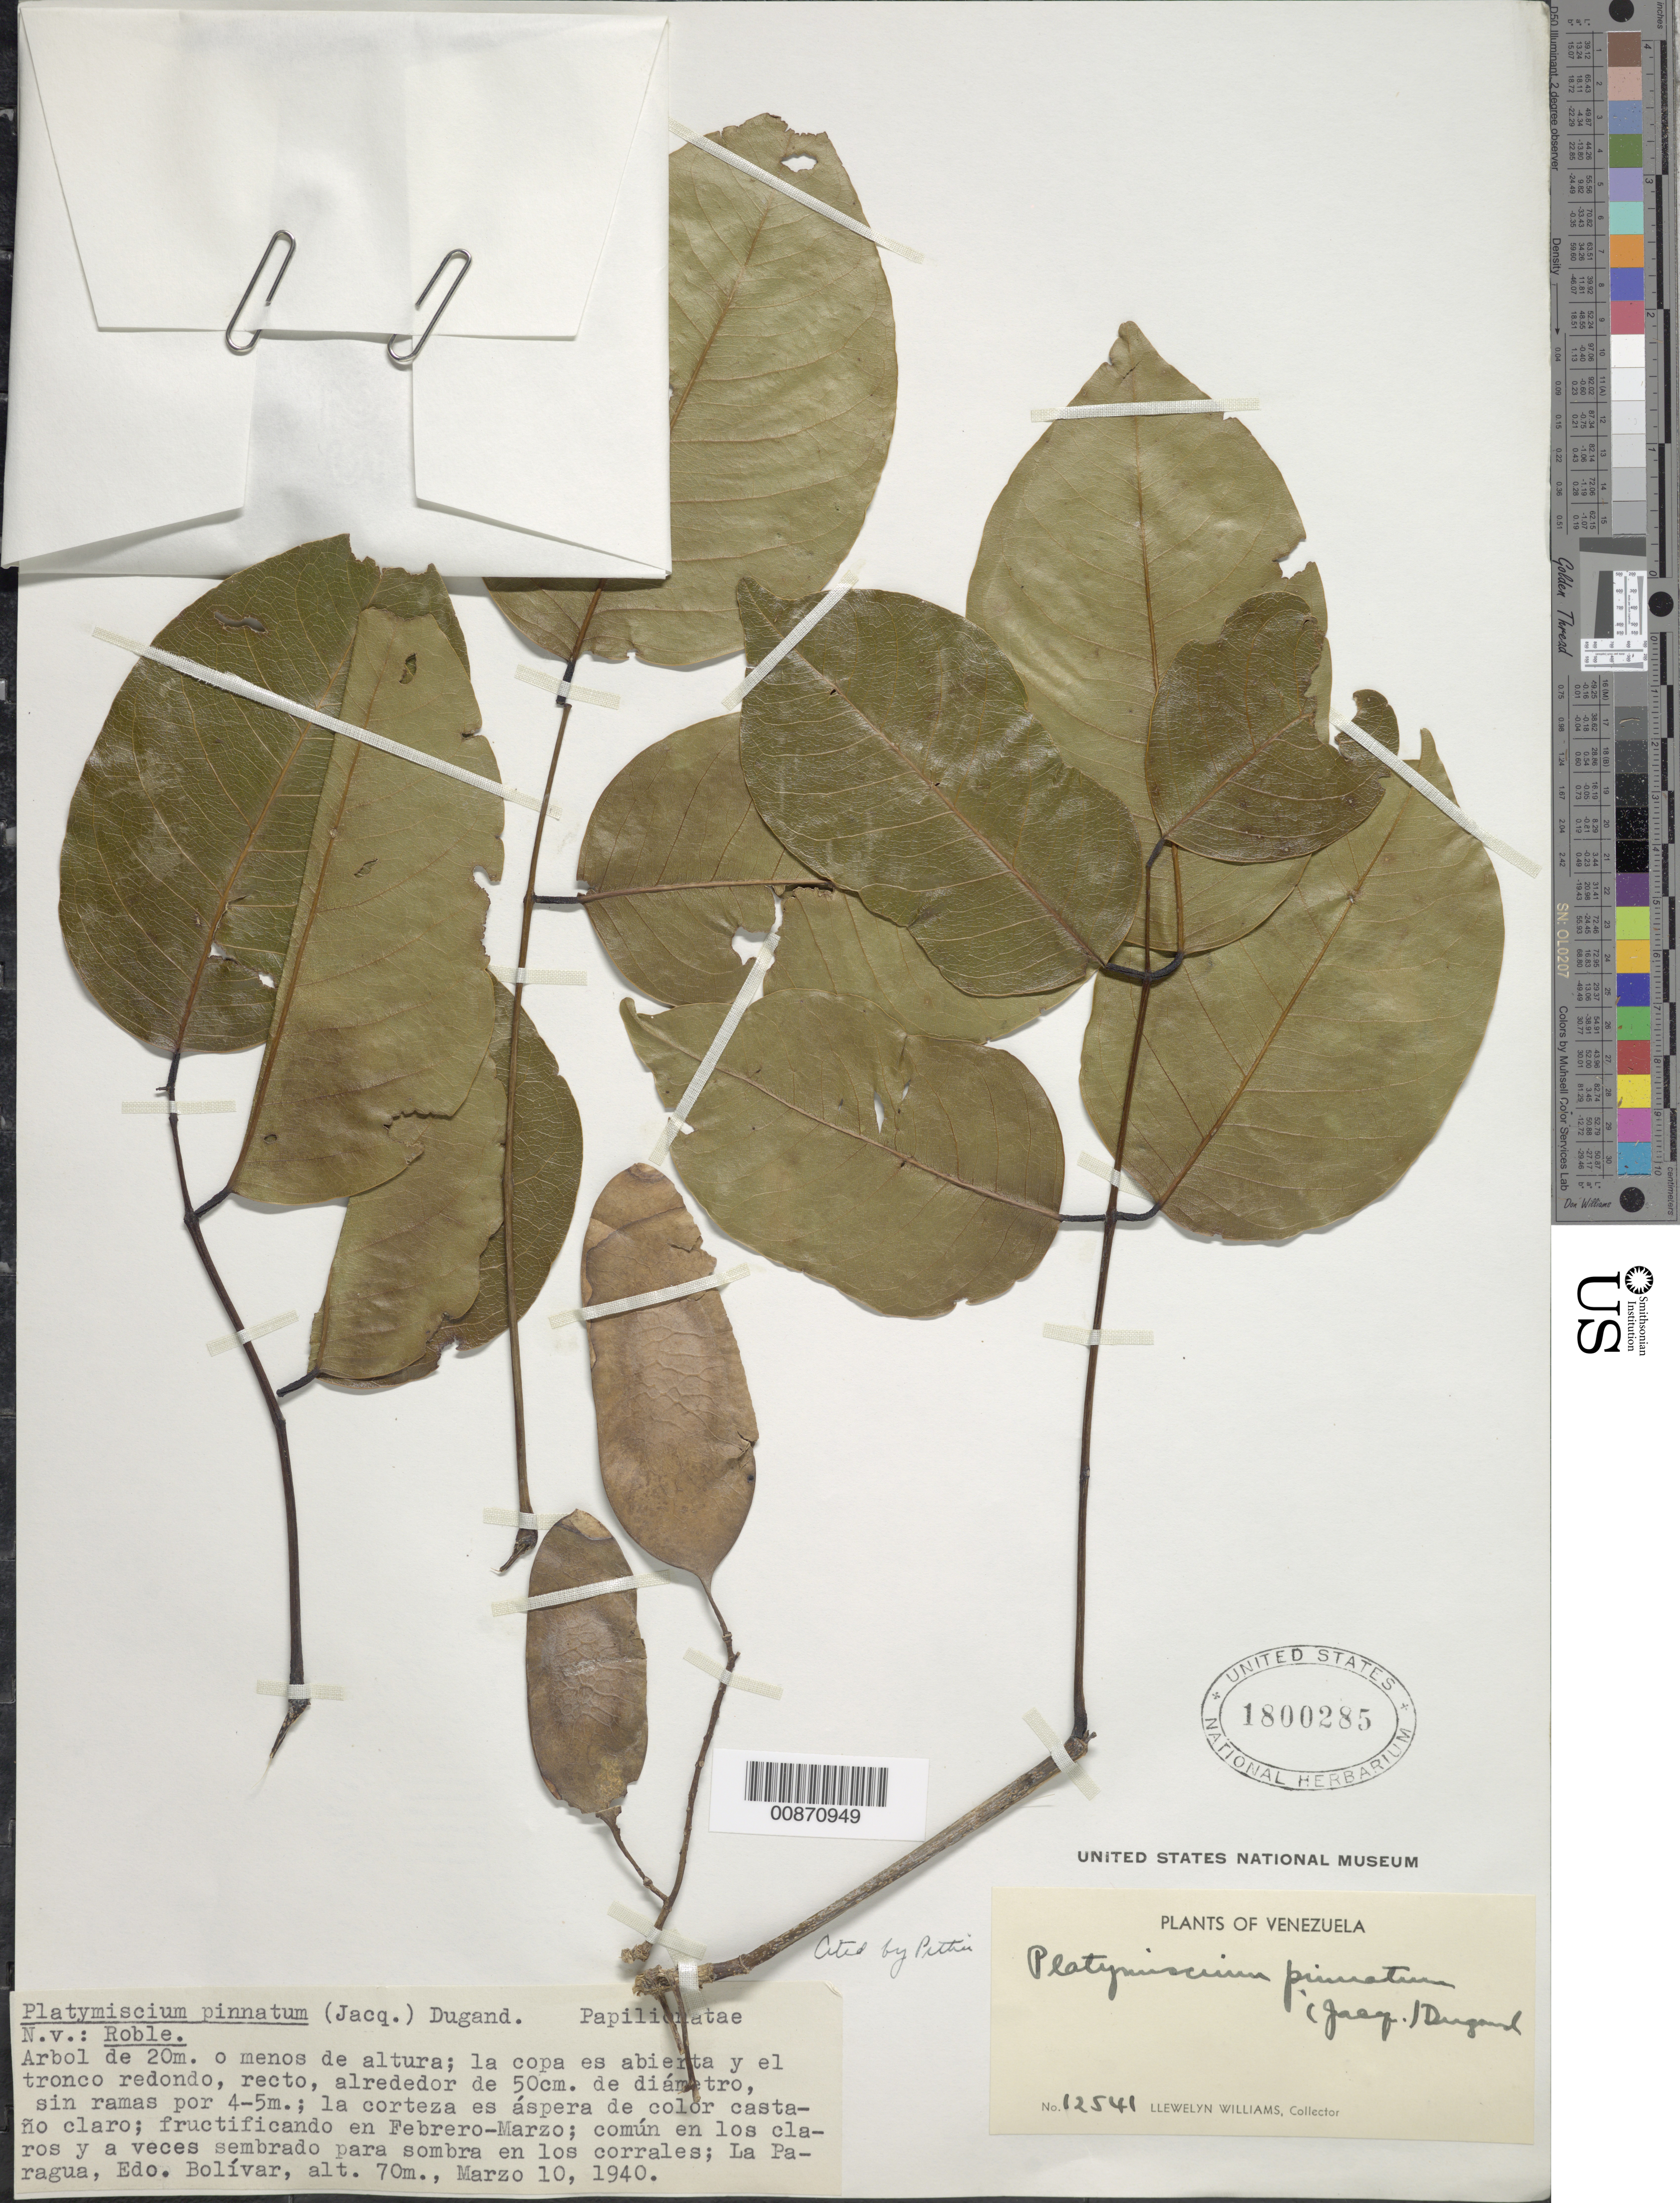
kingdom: Plantae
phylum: Tracheophyta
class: Magnoliopsida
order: Fabales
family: Fabaceae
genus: Platymiscium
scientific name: Platymiscium pinnatum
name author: (Jacq.) Dugand G.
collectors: Ll. Williams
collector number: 12541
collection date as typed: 10-Mar-40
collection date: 1940-03-10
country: Venezuela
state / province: Bolívar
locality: La Paragua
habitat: En los claros y a veces sembrado para sombra en los corrales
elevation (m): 70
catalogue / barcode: US 1800285